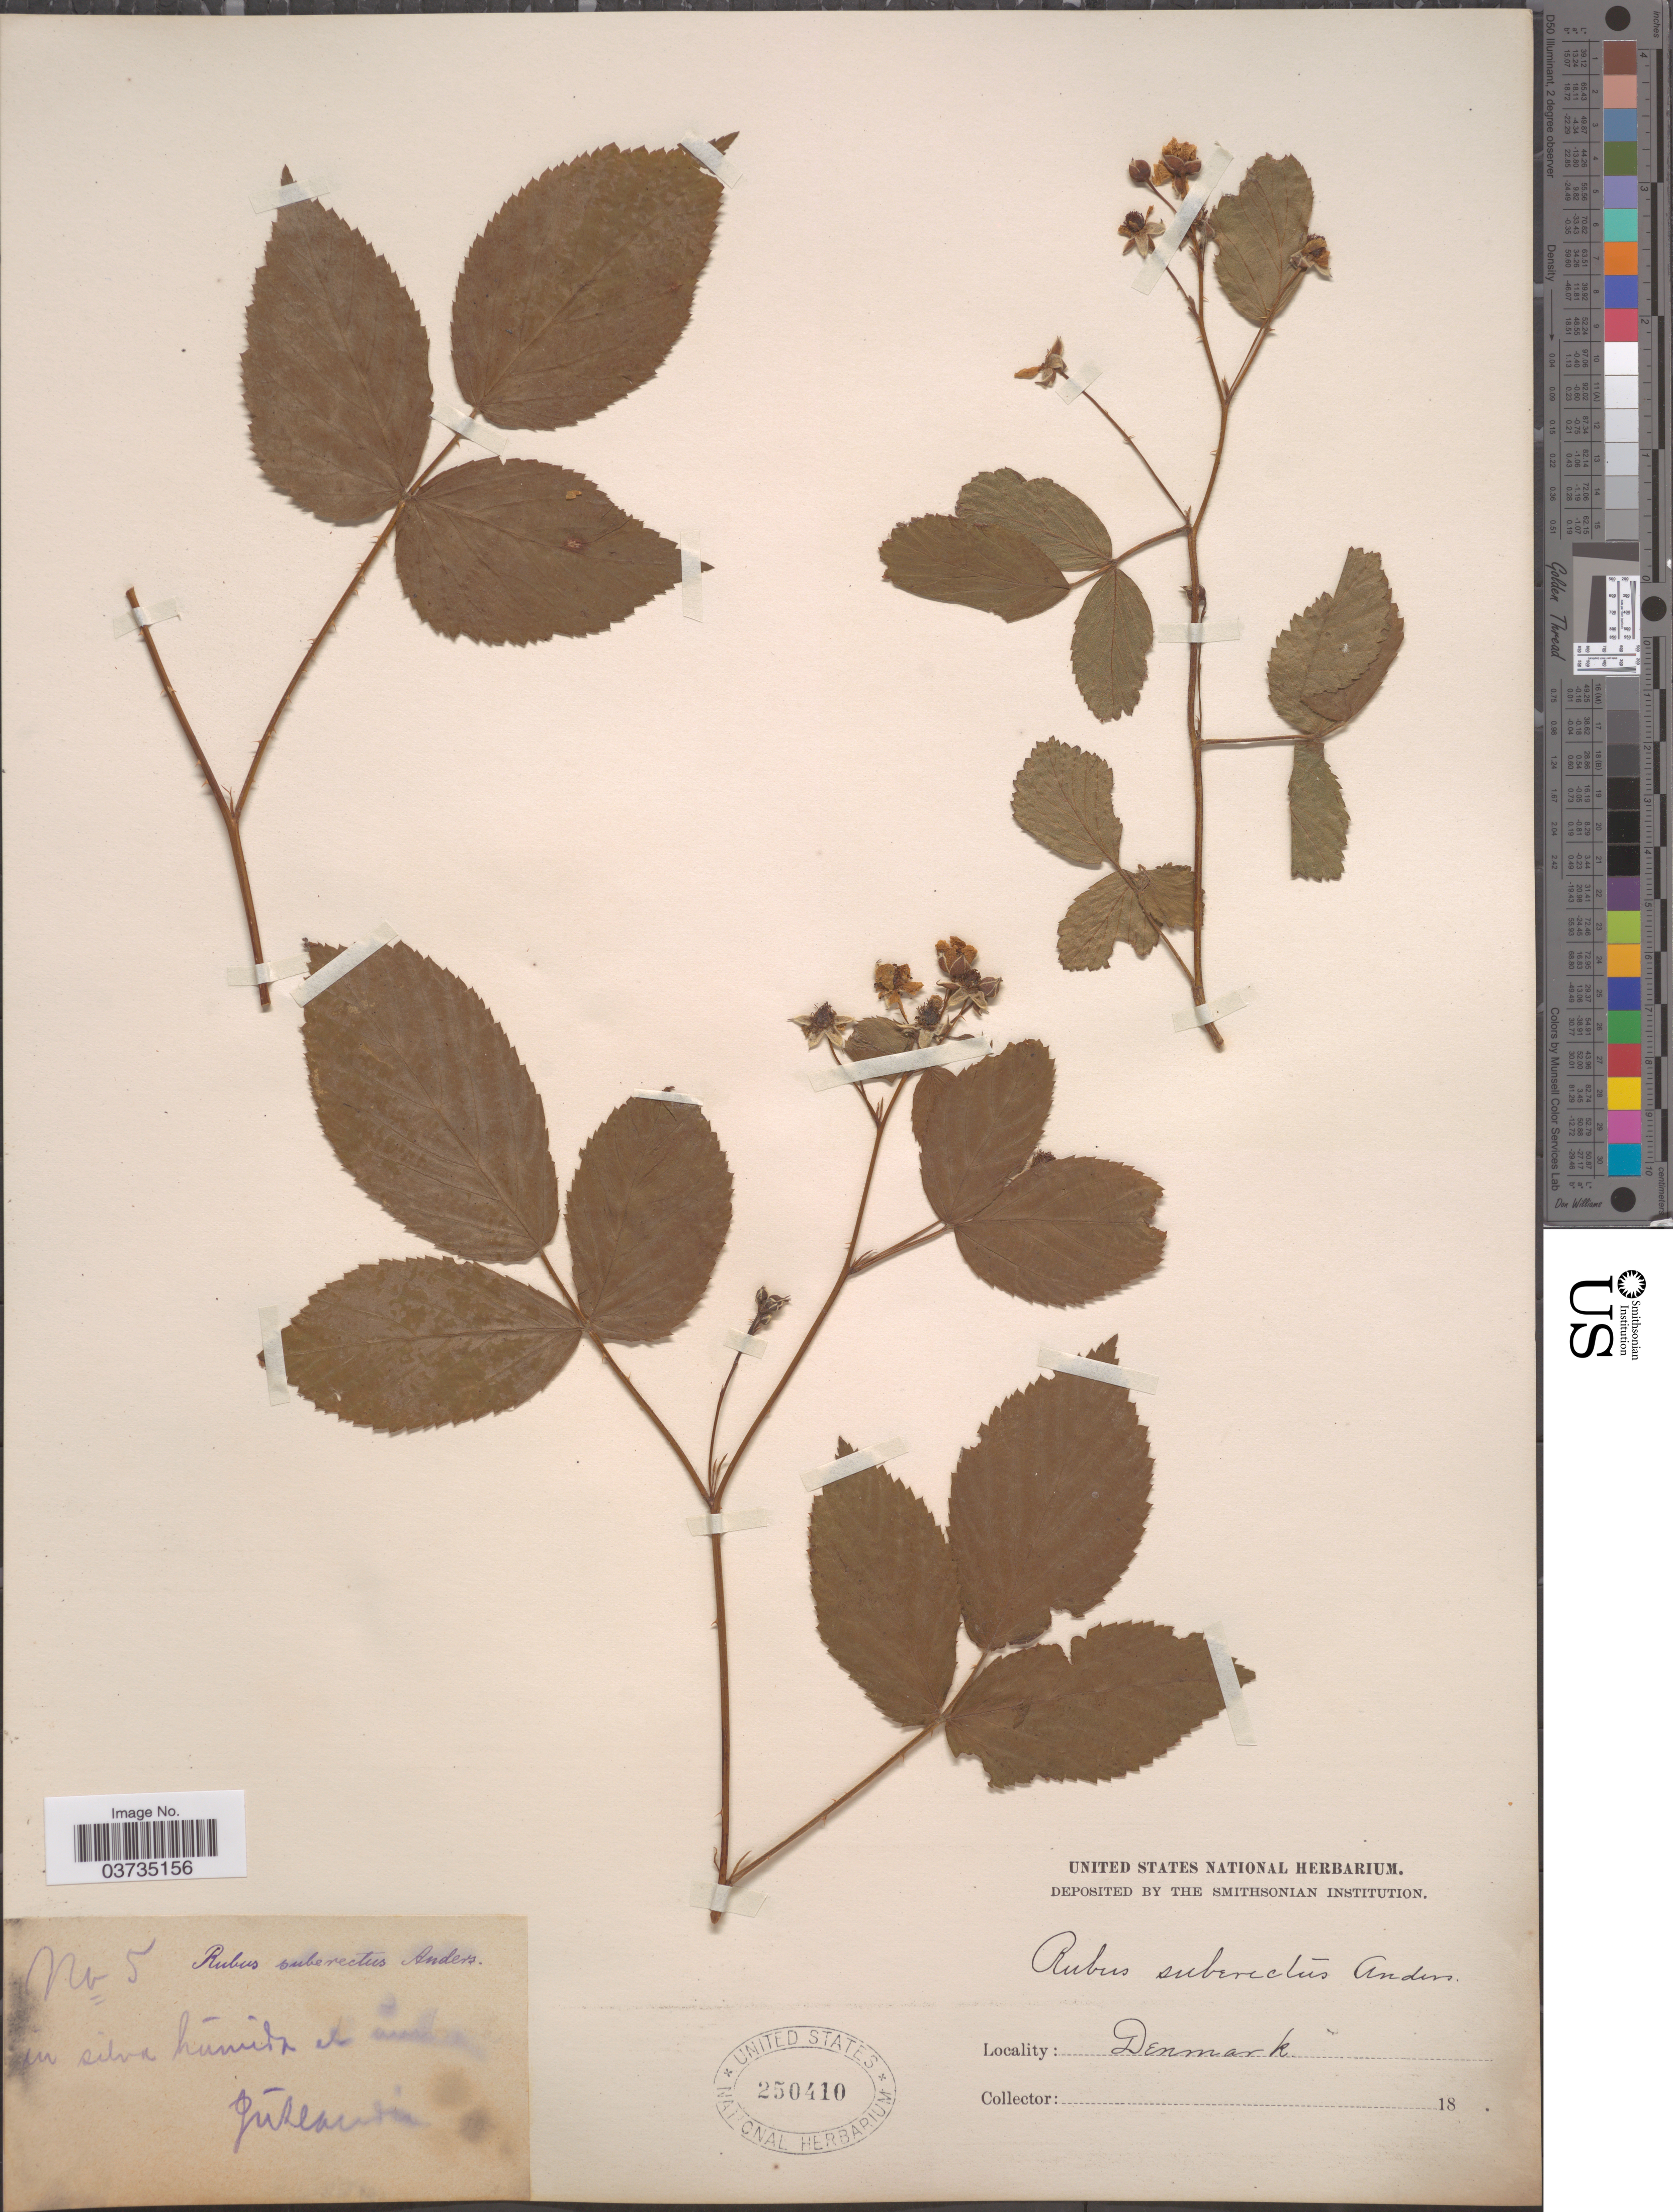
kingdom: Plantae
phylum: Tracheophyta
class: Magnoliopsida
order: Rosales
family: Rosaceae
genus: Rubus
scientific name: Rubus suberectus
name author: G. Anderson ex Sm.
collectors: ex herb. United States National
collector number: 5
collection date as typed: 18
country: Denmark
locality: Jútlandia.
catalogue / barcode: US 250410